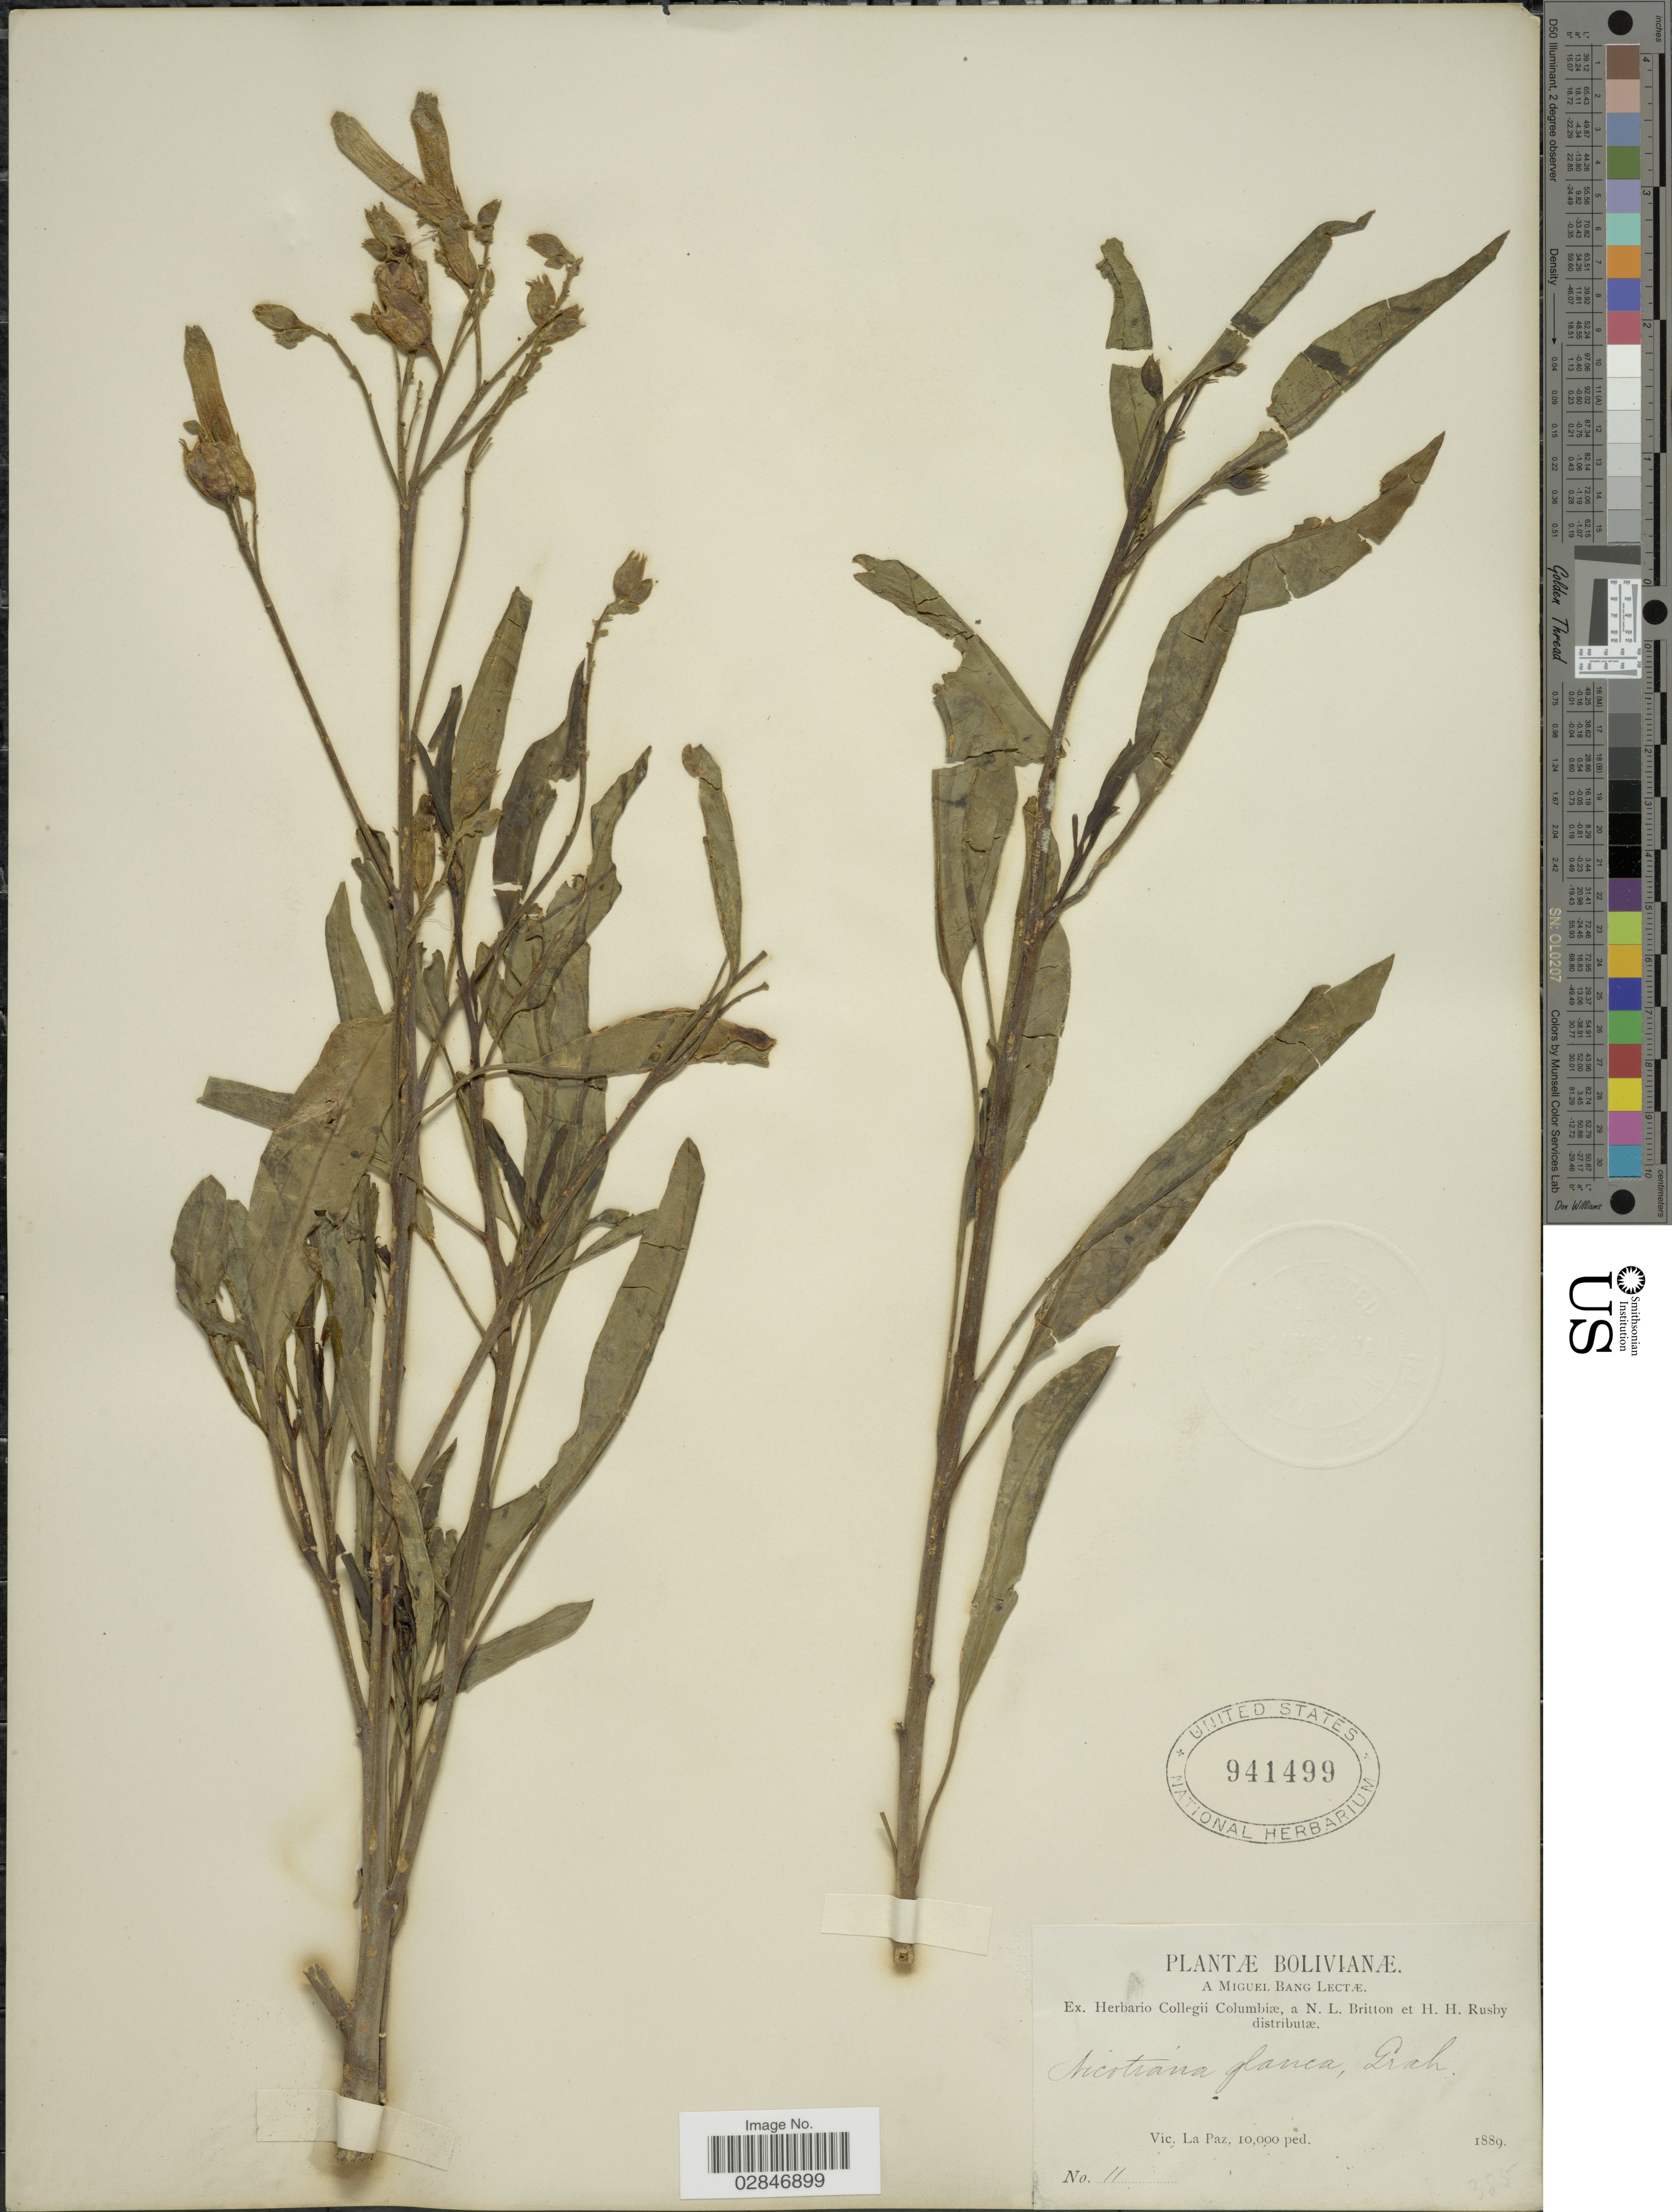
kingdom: Plantae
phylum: Tracheophyta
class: Magnoliopsida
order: Solanales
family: Solanaceae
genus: Nicotiana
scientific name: Nicotiana glauca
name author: Graham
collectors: M. Bang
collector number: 11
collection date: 1889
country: Bolivia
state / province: La Paz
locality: Vic. La Paz.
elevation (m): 3048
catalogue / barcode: US 941499